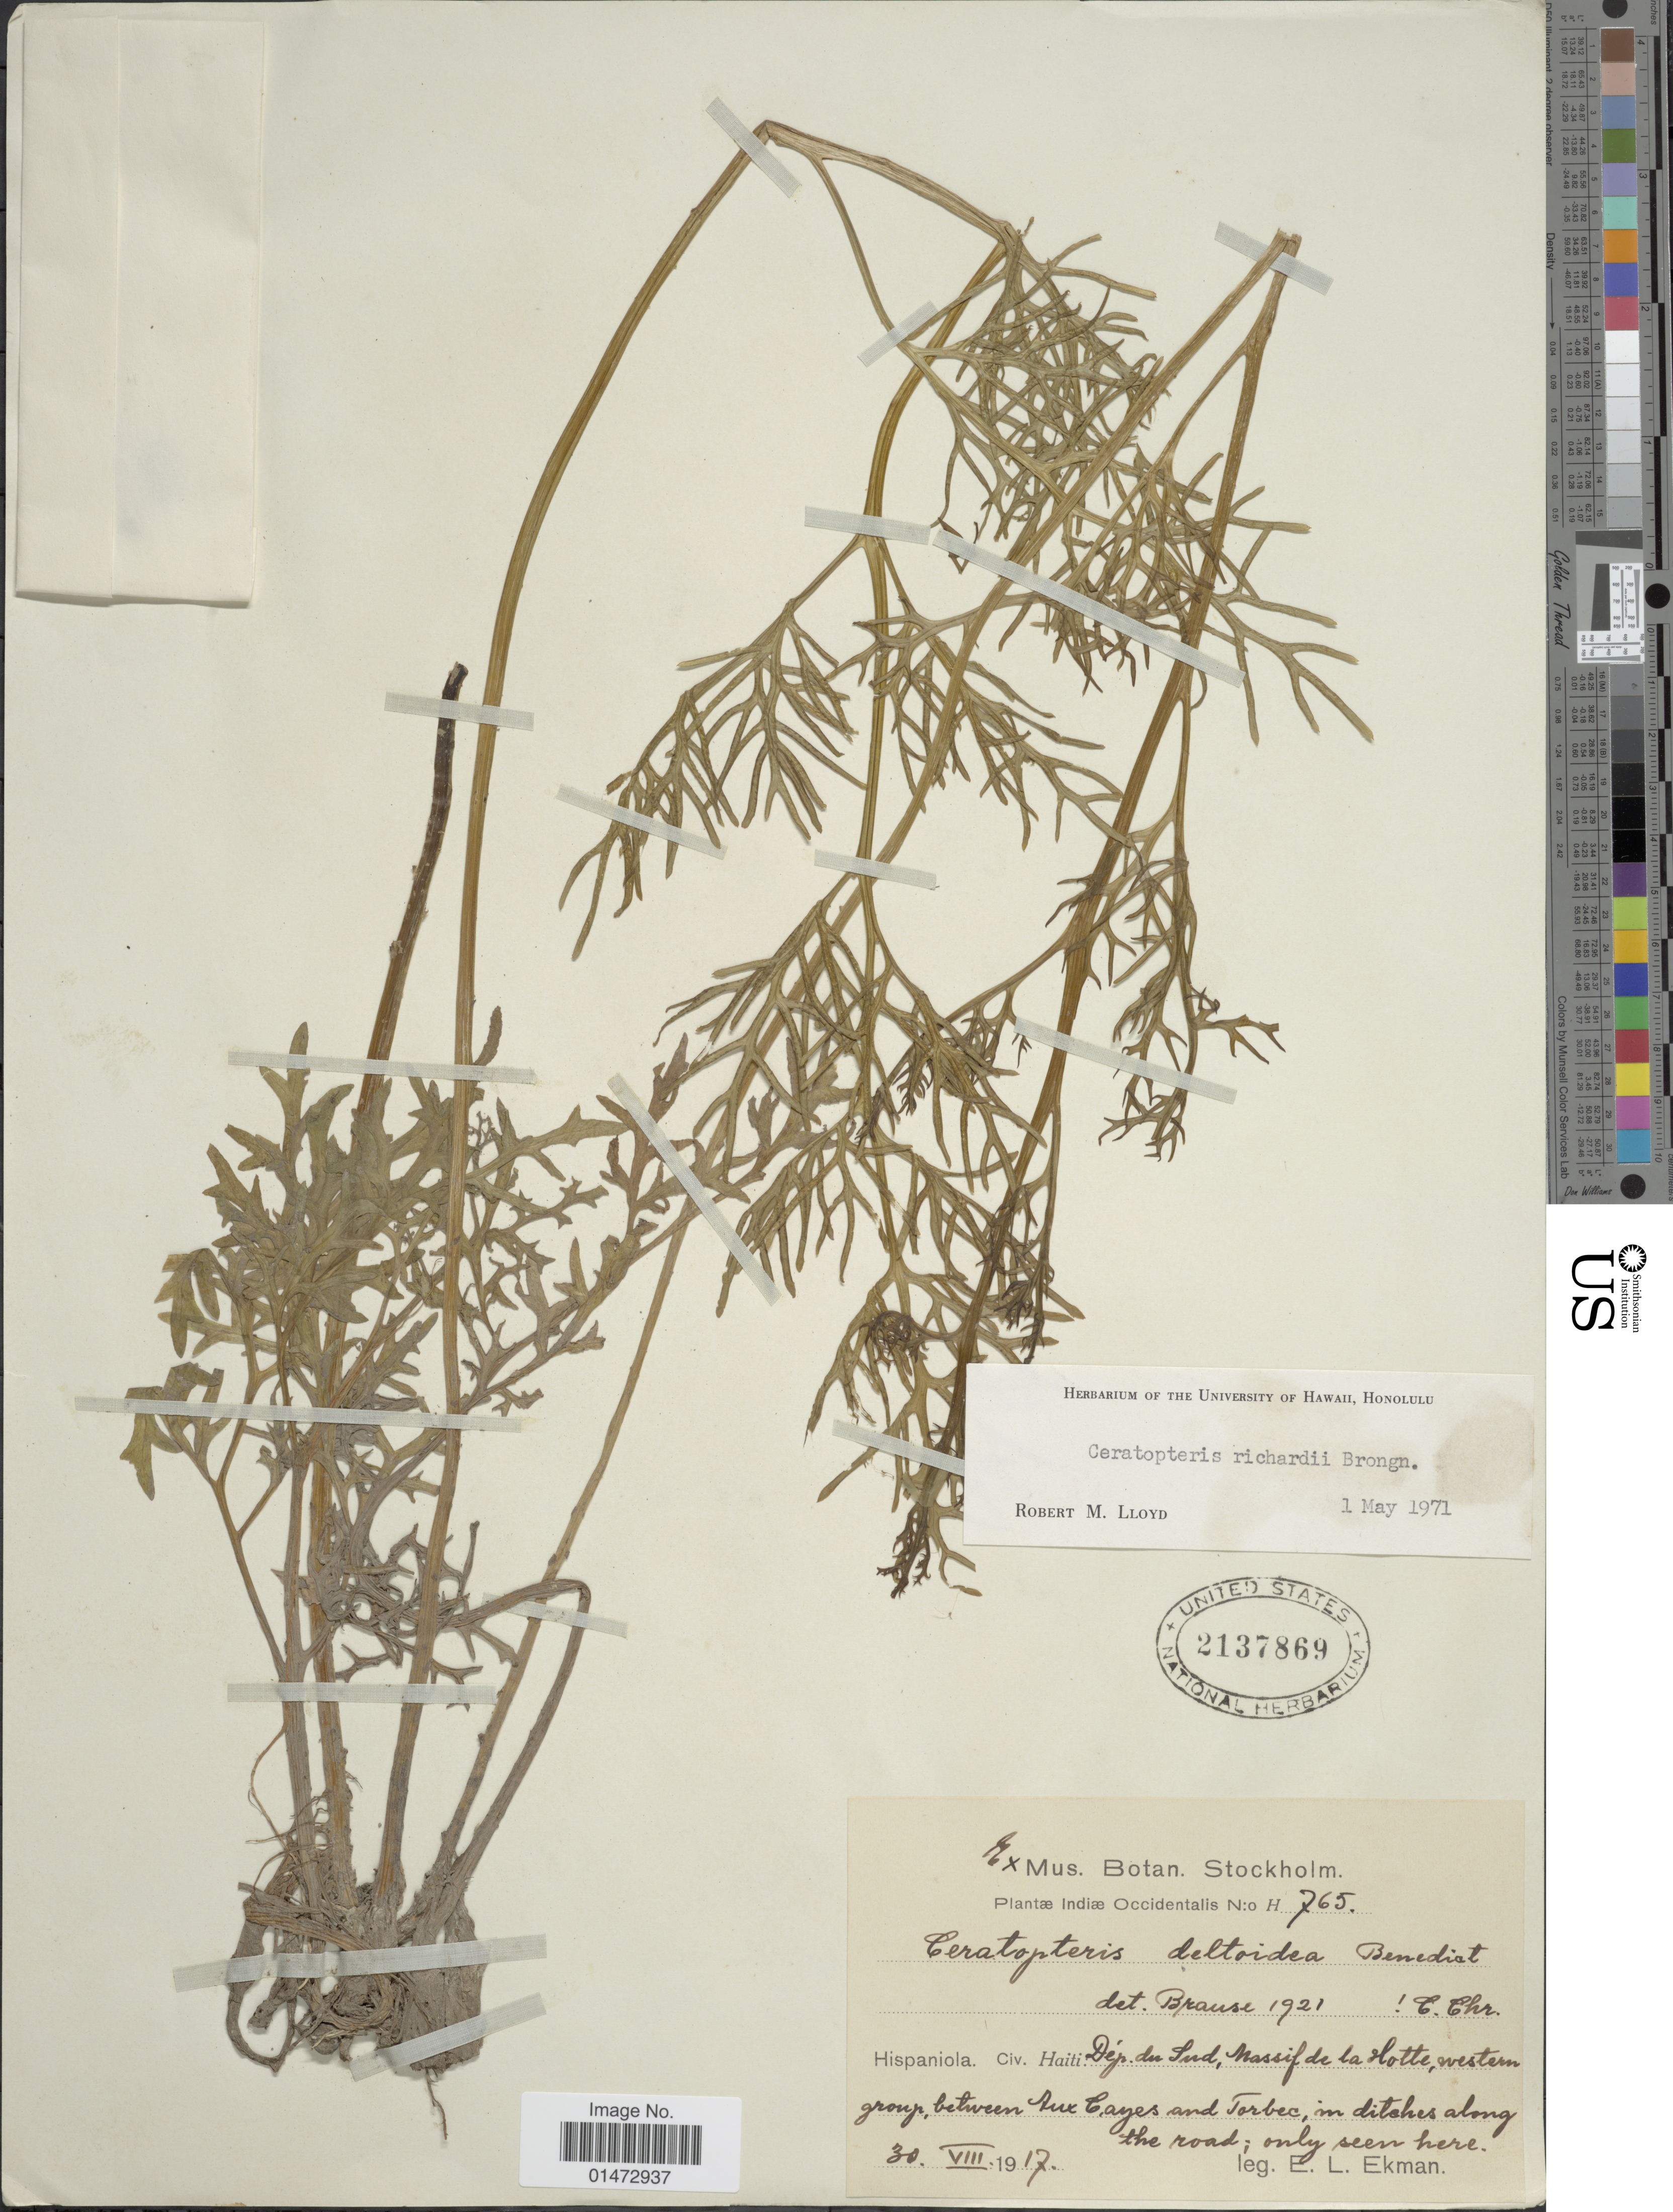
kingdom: Plantae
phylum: Tracheophyta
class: Polypodiopsida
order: Polypodiales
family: Pteridaceae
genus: Ceratopteris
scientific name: Ceratopteris richardii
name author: Brongn.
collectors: E. L. Ekman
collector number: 765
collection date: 1917-08-30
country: Haiti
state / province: Sud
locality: Hispaniola. Civ. Haiti. Dép. du Sud, Massif de la Hotte, western group, between Awe Cayes and Torbec, in ditches along the road; only seen here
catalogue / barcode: US 2137869